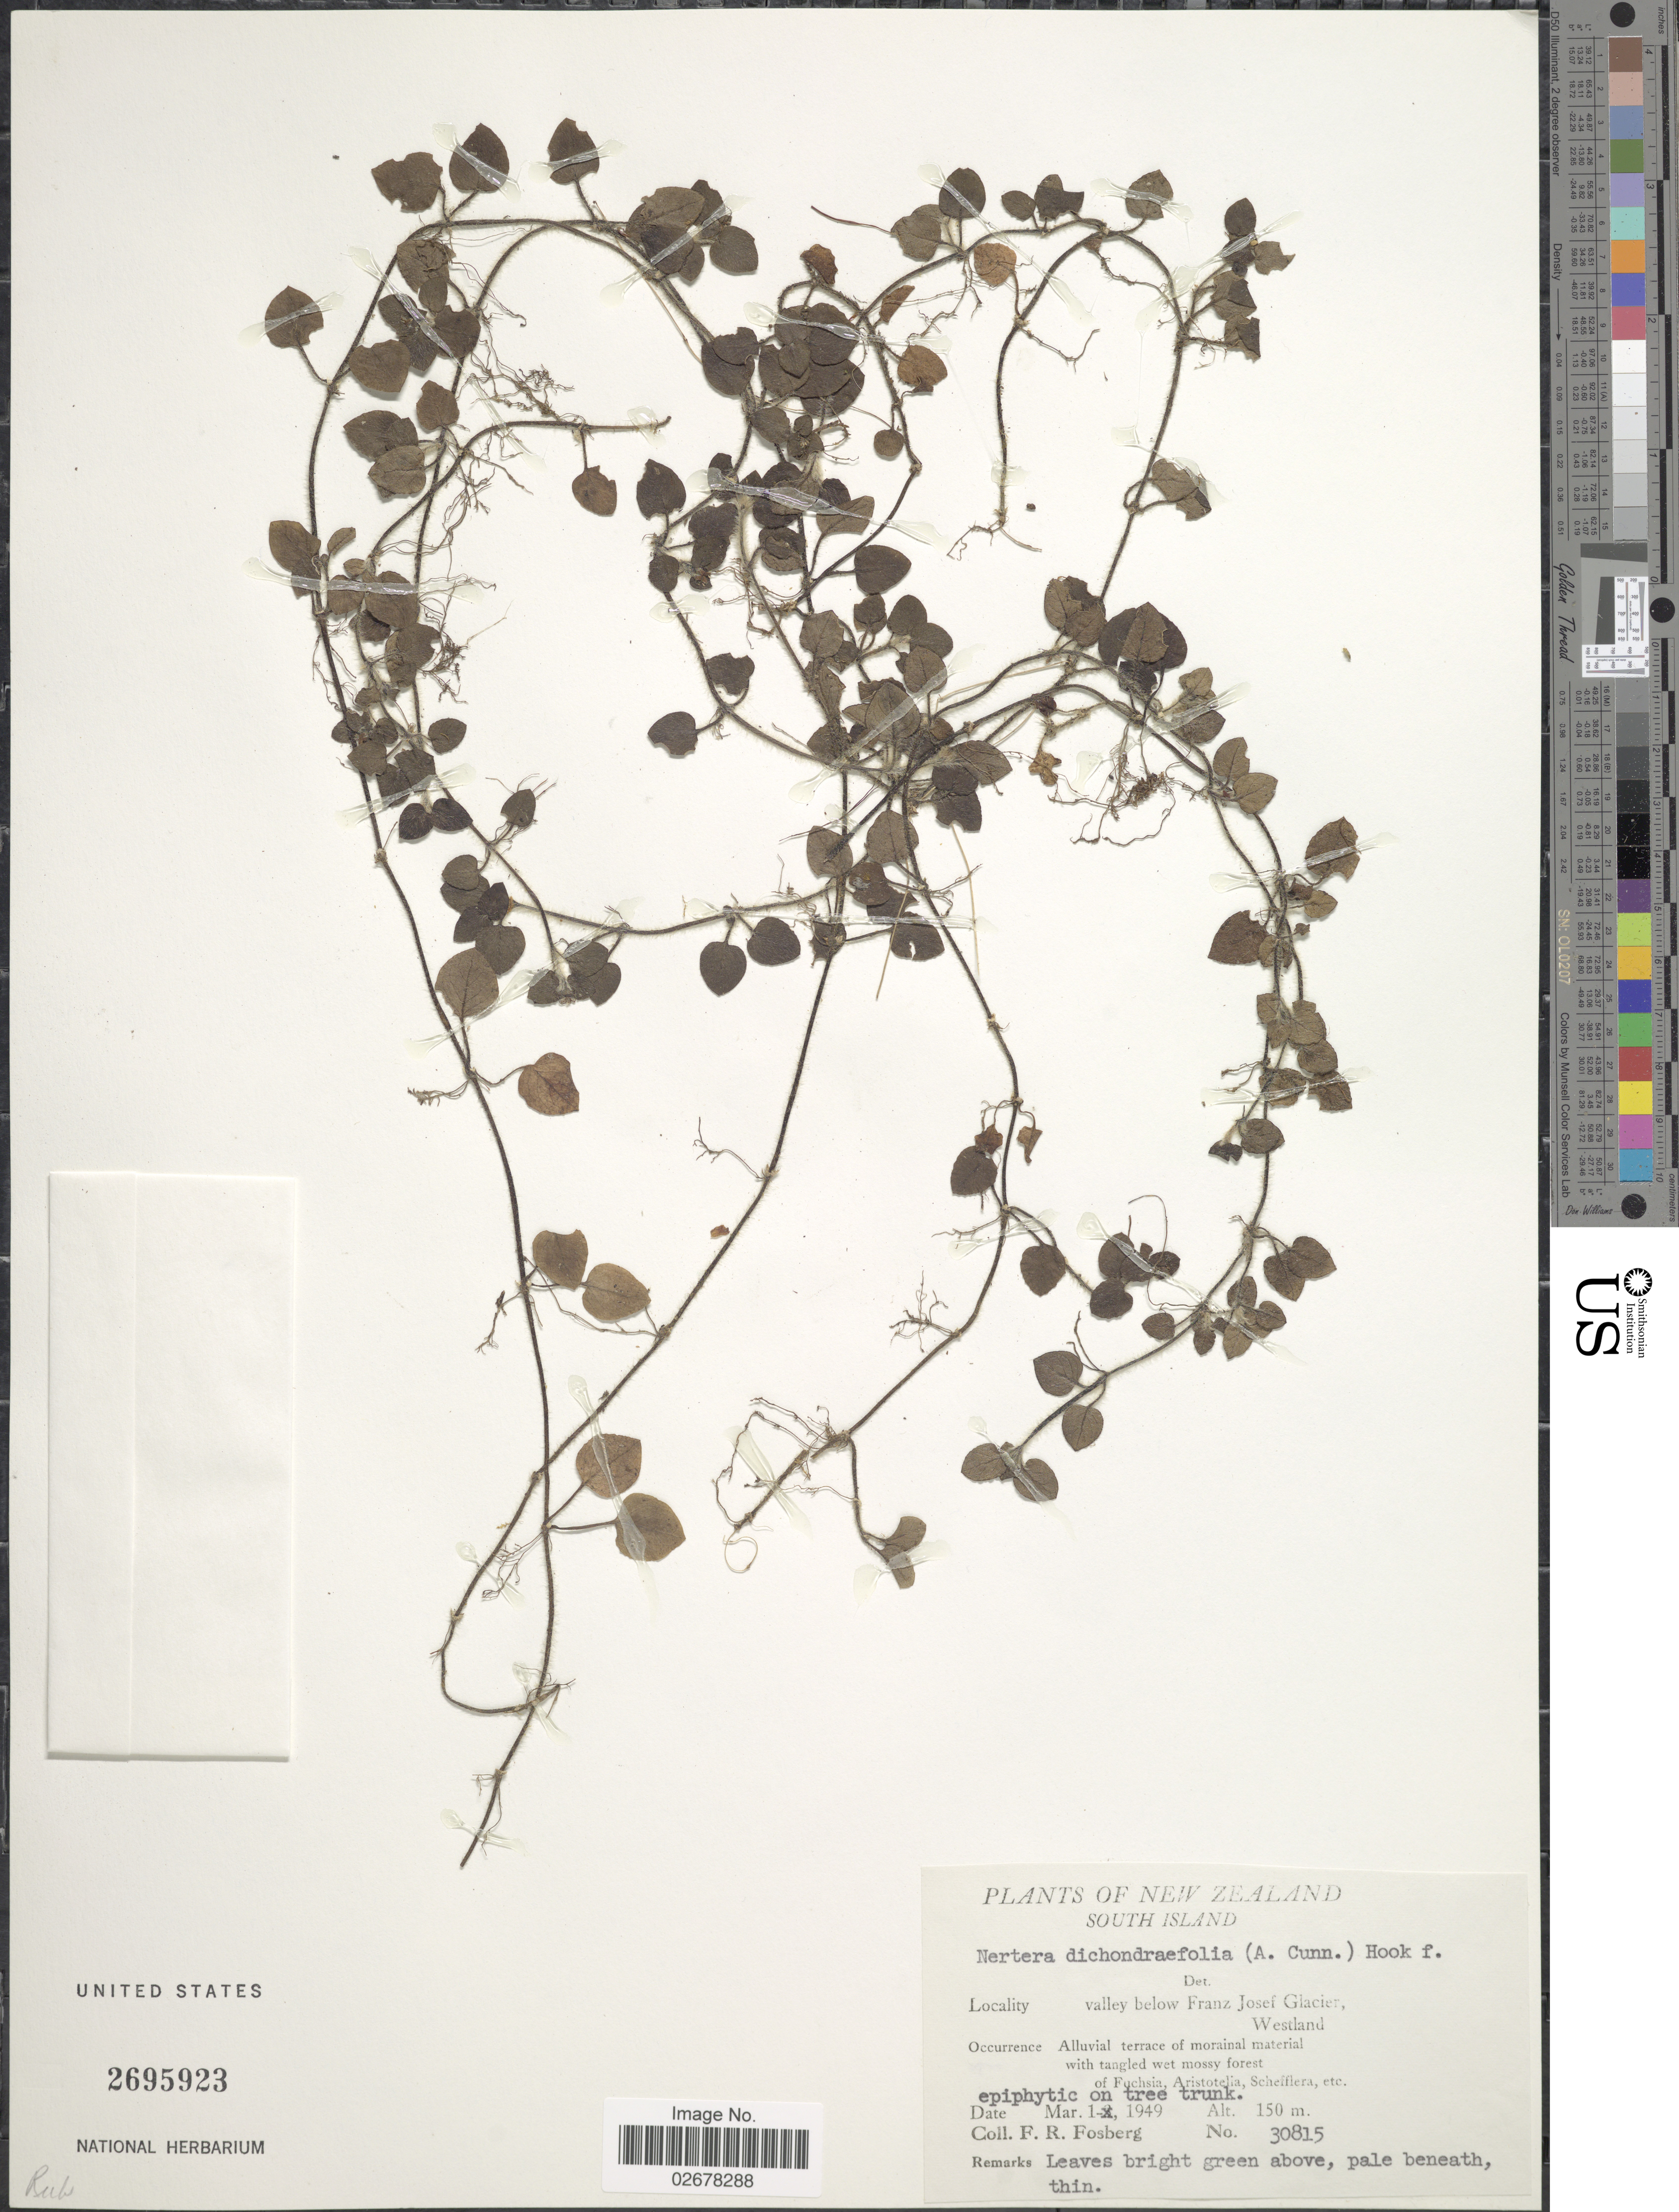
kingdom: Plantae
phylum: Tracheophyta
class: Magnoliopsida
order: Gentianales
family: Rubiaceae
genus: Nertera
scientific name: Nertera dichondrifolia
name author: Hook. f.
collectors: F. R. Fosberg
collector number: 30815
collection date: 1949-03-01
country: New Zealand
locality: South Island, valley below Franz Josef Glacier, Westland.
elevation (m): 150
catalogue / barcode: US 2695923